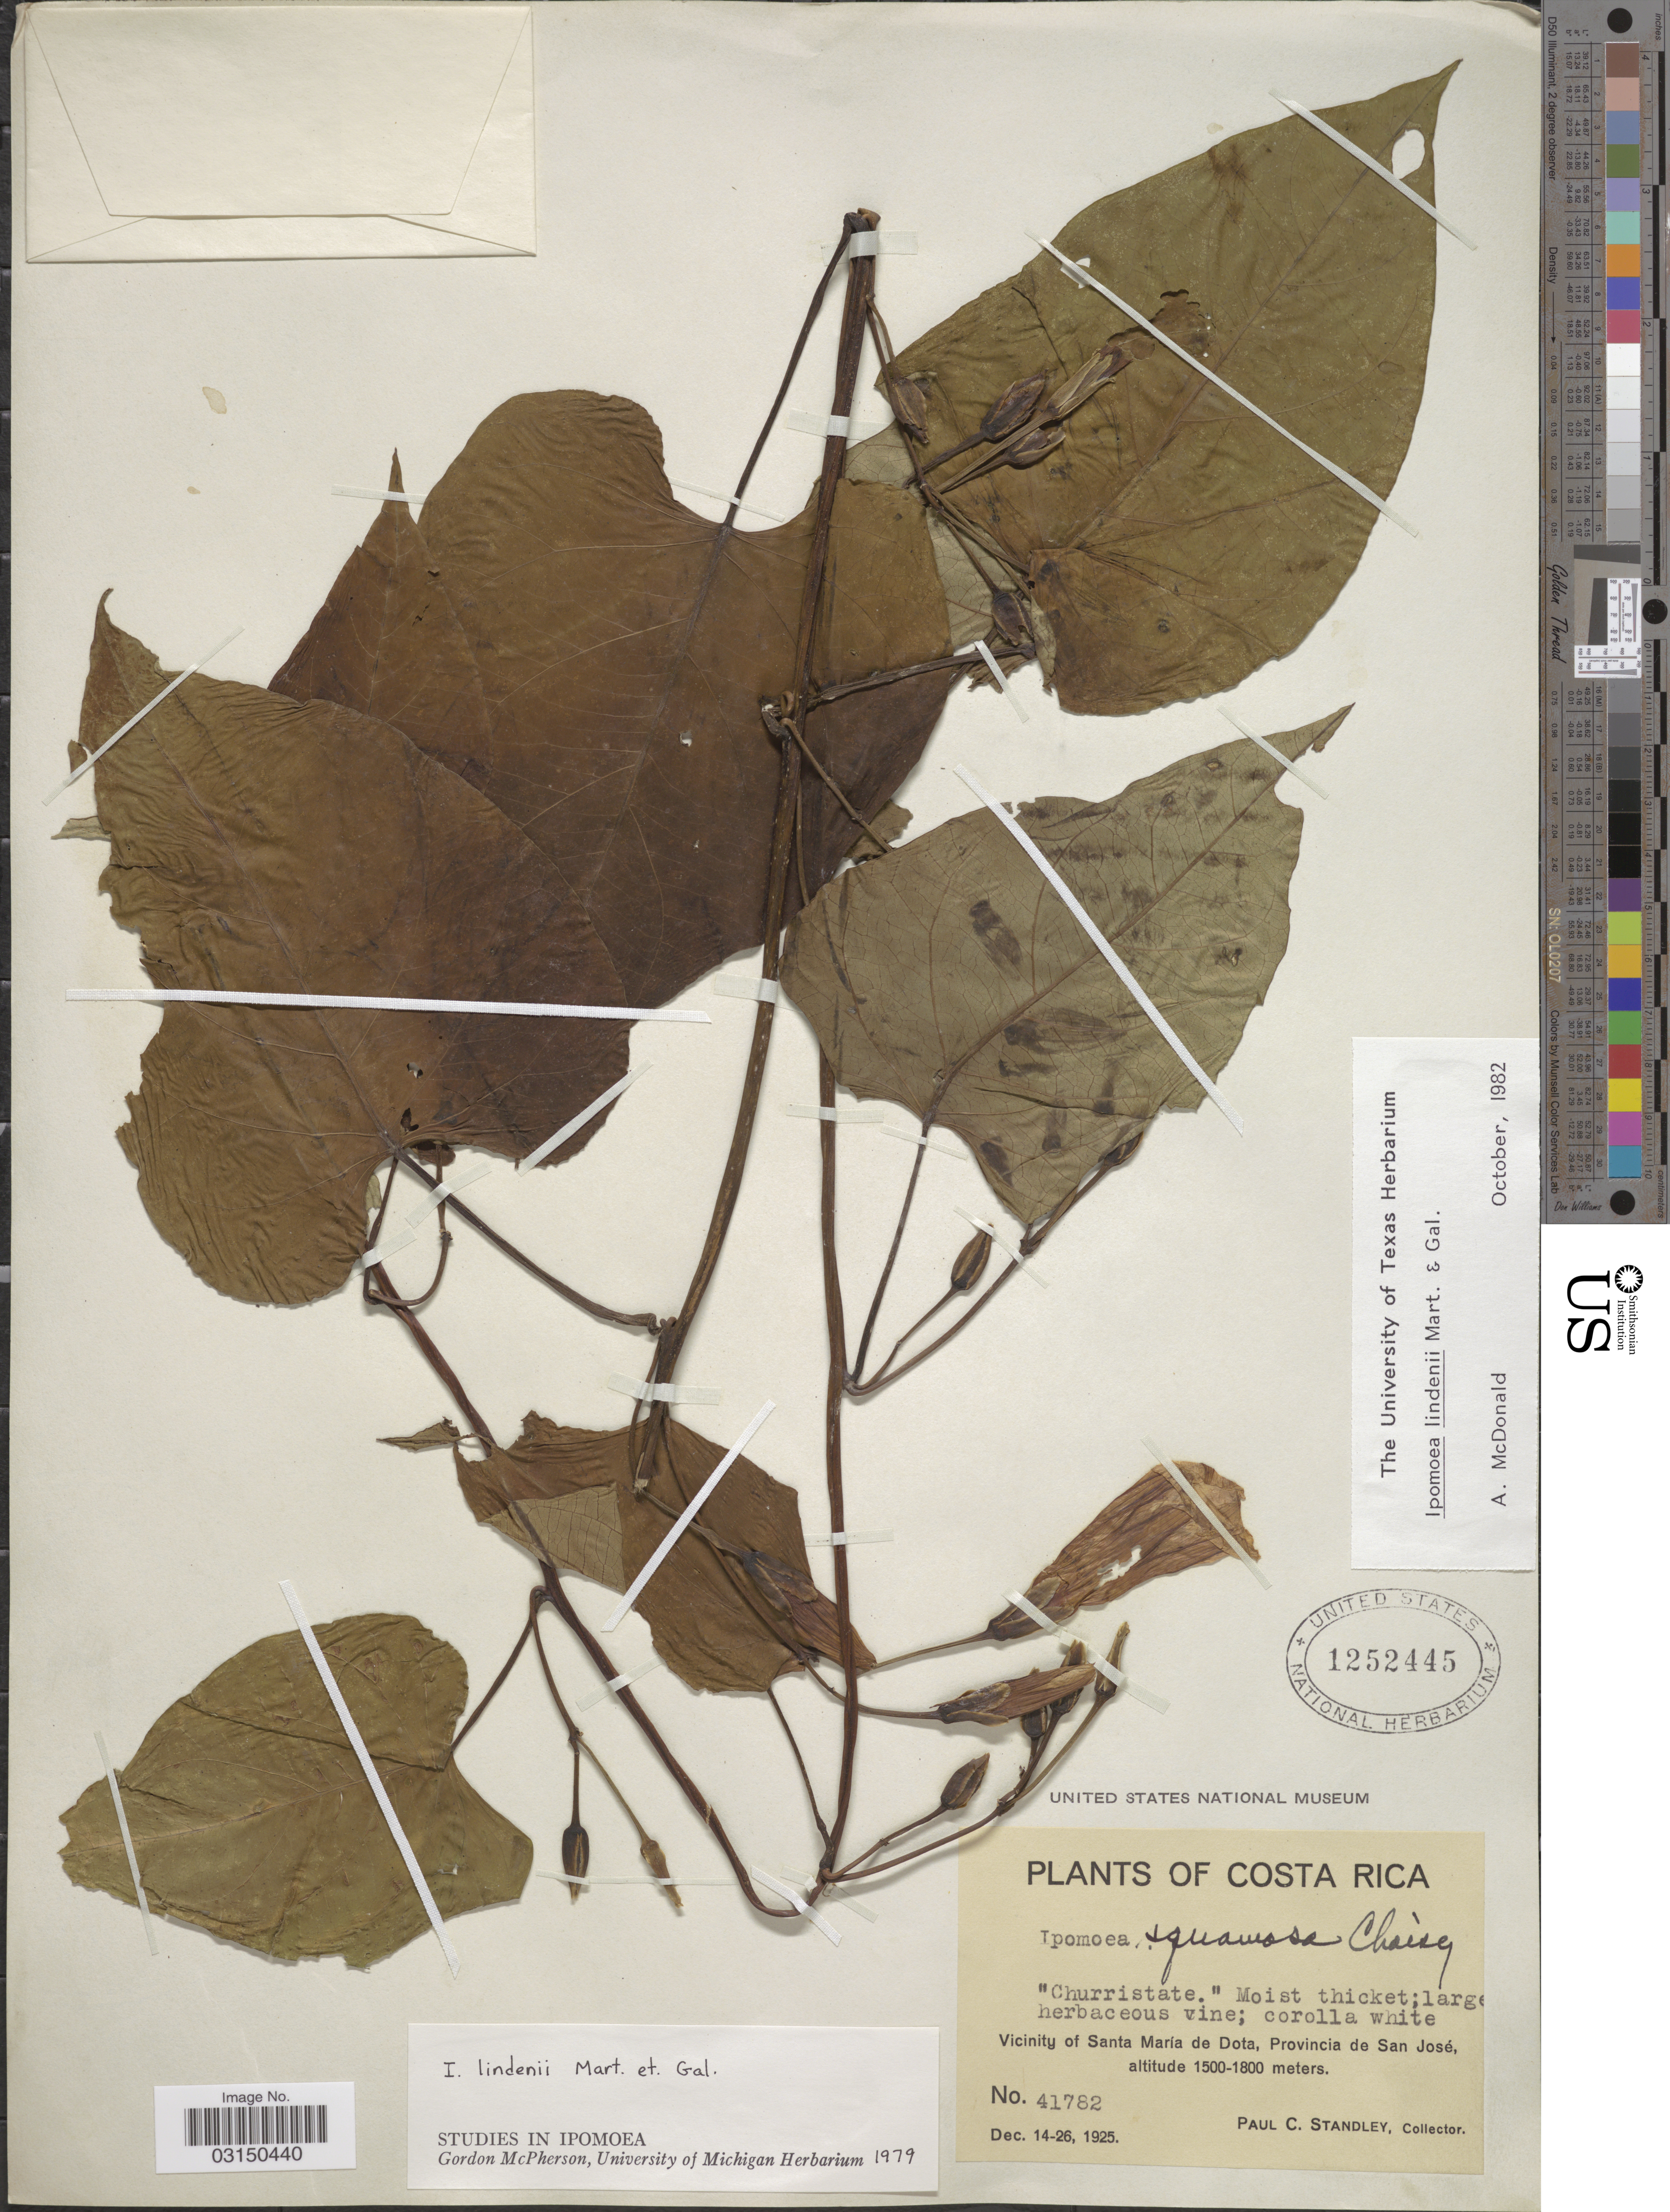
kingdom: Plantae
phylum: Tracheophyta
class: Magnoliopsida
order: Solanales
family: Convolvulaceae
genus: Ipomoea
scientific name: Ipomoea lindenii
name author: Galeotti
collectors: P. C. Standley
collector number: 41782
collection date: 1925-12-14/1925-12-26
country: Costa Rica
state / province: San José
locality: Vicinity of Santa María de Dota, Provincia de San José.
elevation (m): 1500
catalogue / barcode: US 1252445